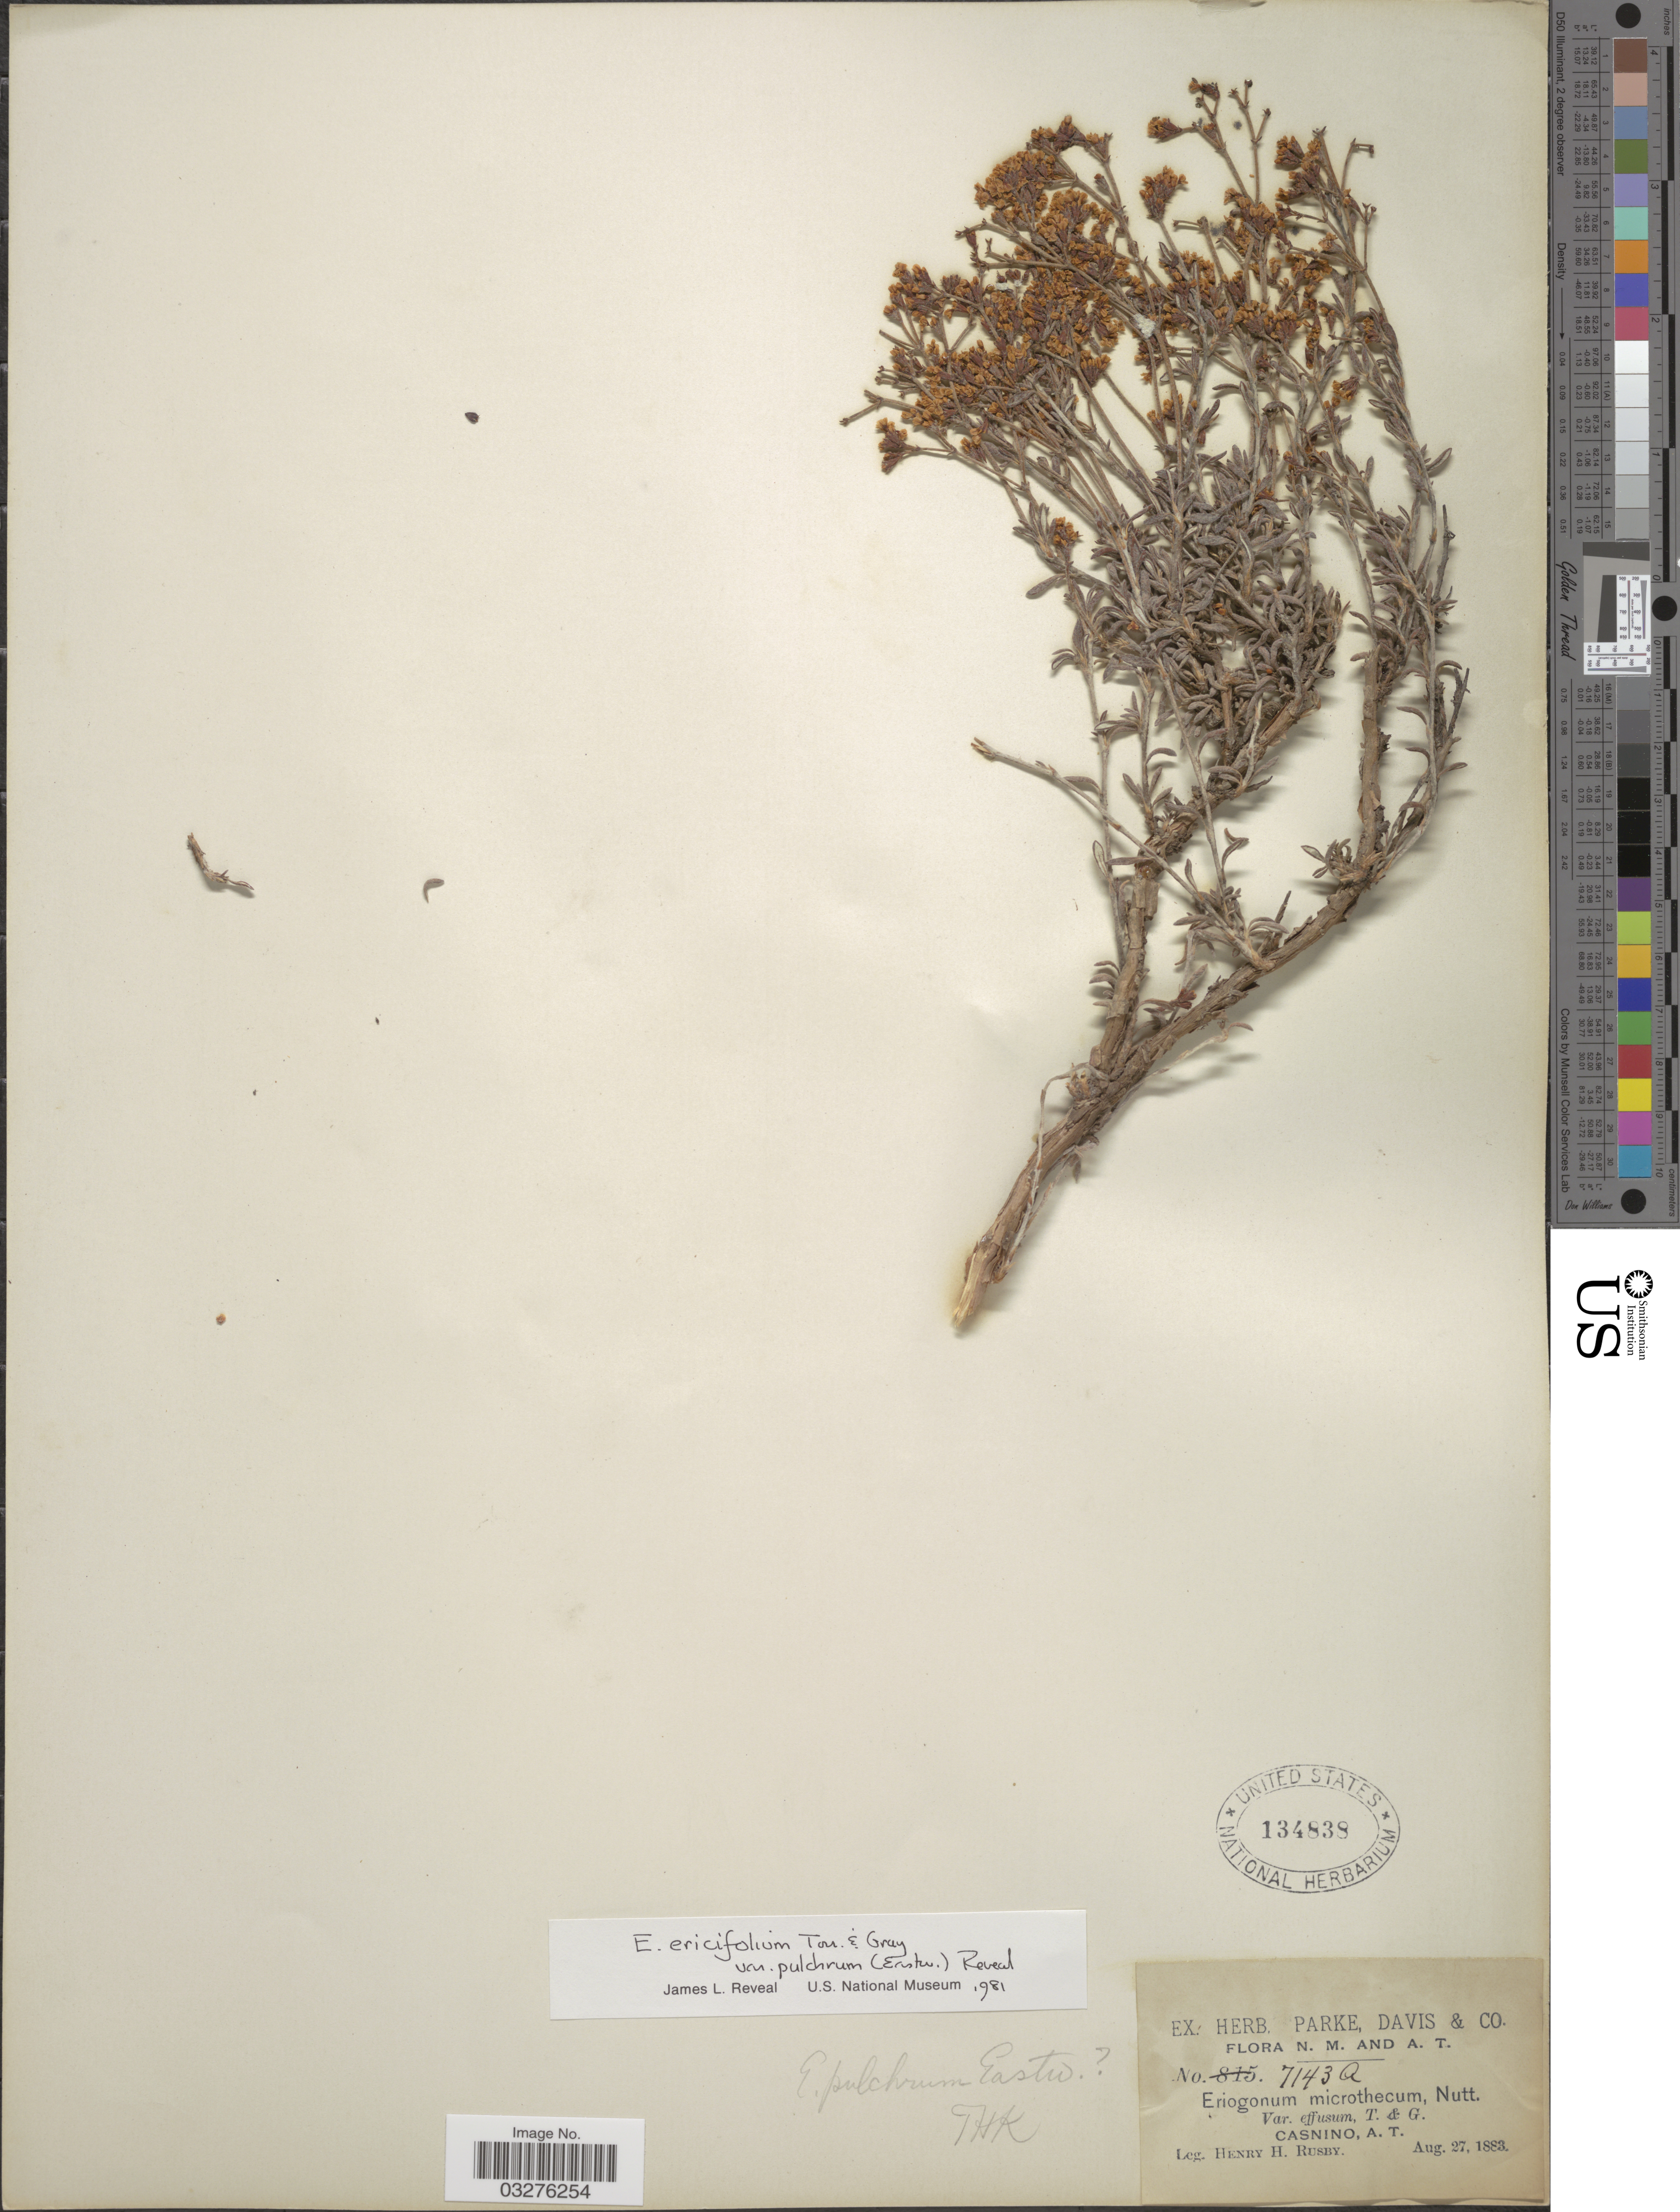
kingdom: Plantae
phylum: Tracheophyta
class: Magnoliopsida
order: Caryophyllales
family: Polygonaceae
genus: Eriogonum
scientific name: Eriogonum ericifolium var. pulchrum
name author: (Eastw.) Reveal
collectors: H. H. Rusby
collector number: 7143A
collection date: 1883-08-27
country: United States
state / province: Arizona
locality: Casnino, A. T.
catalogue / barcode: US 134838